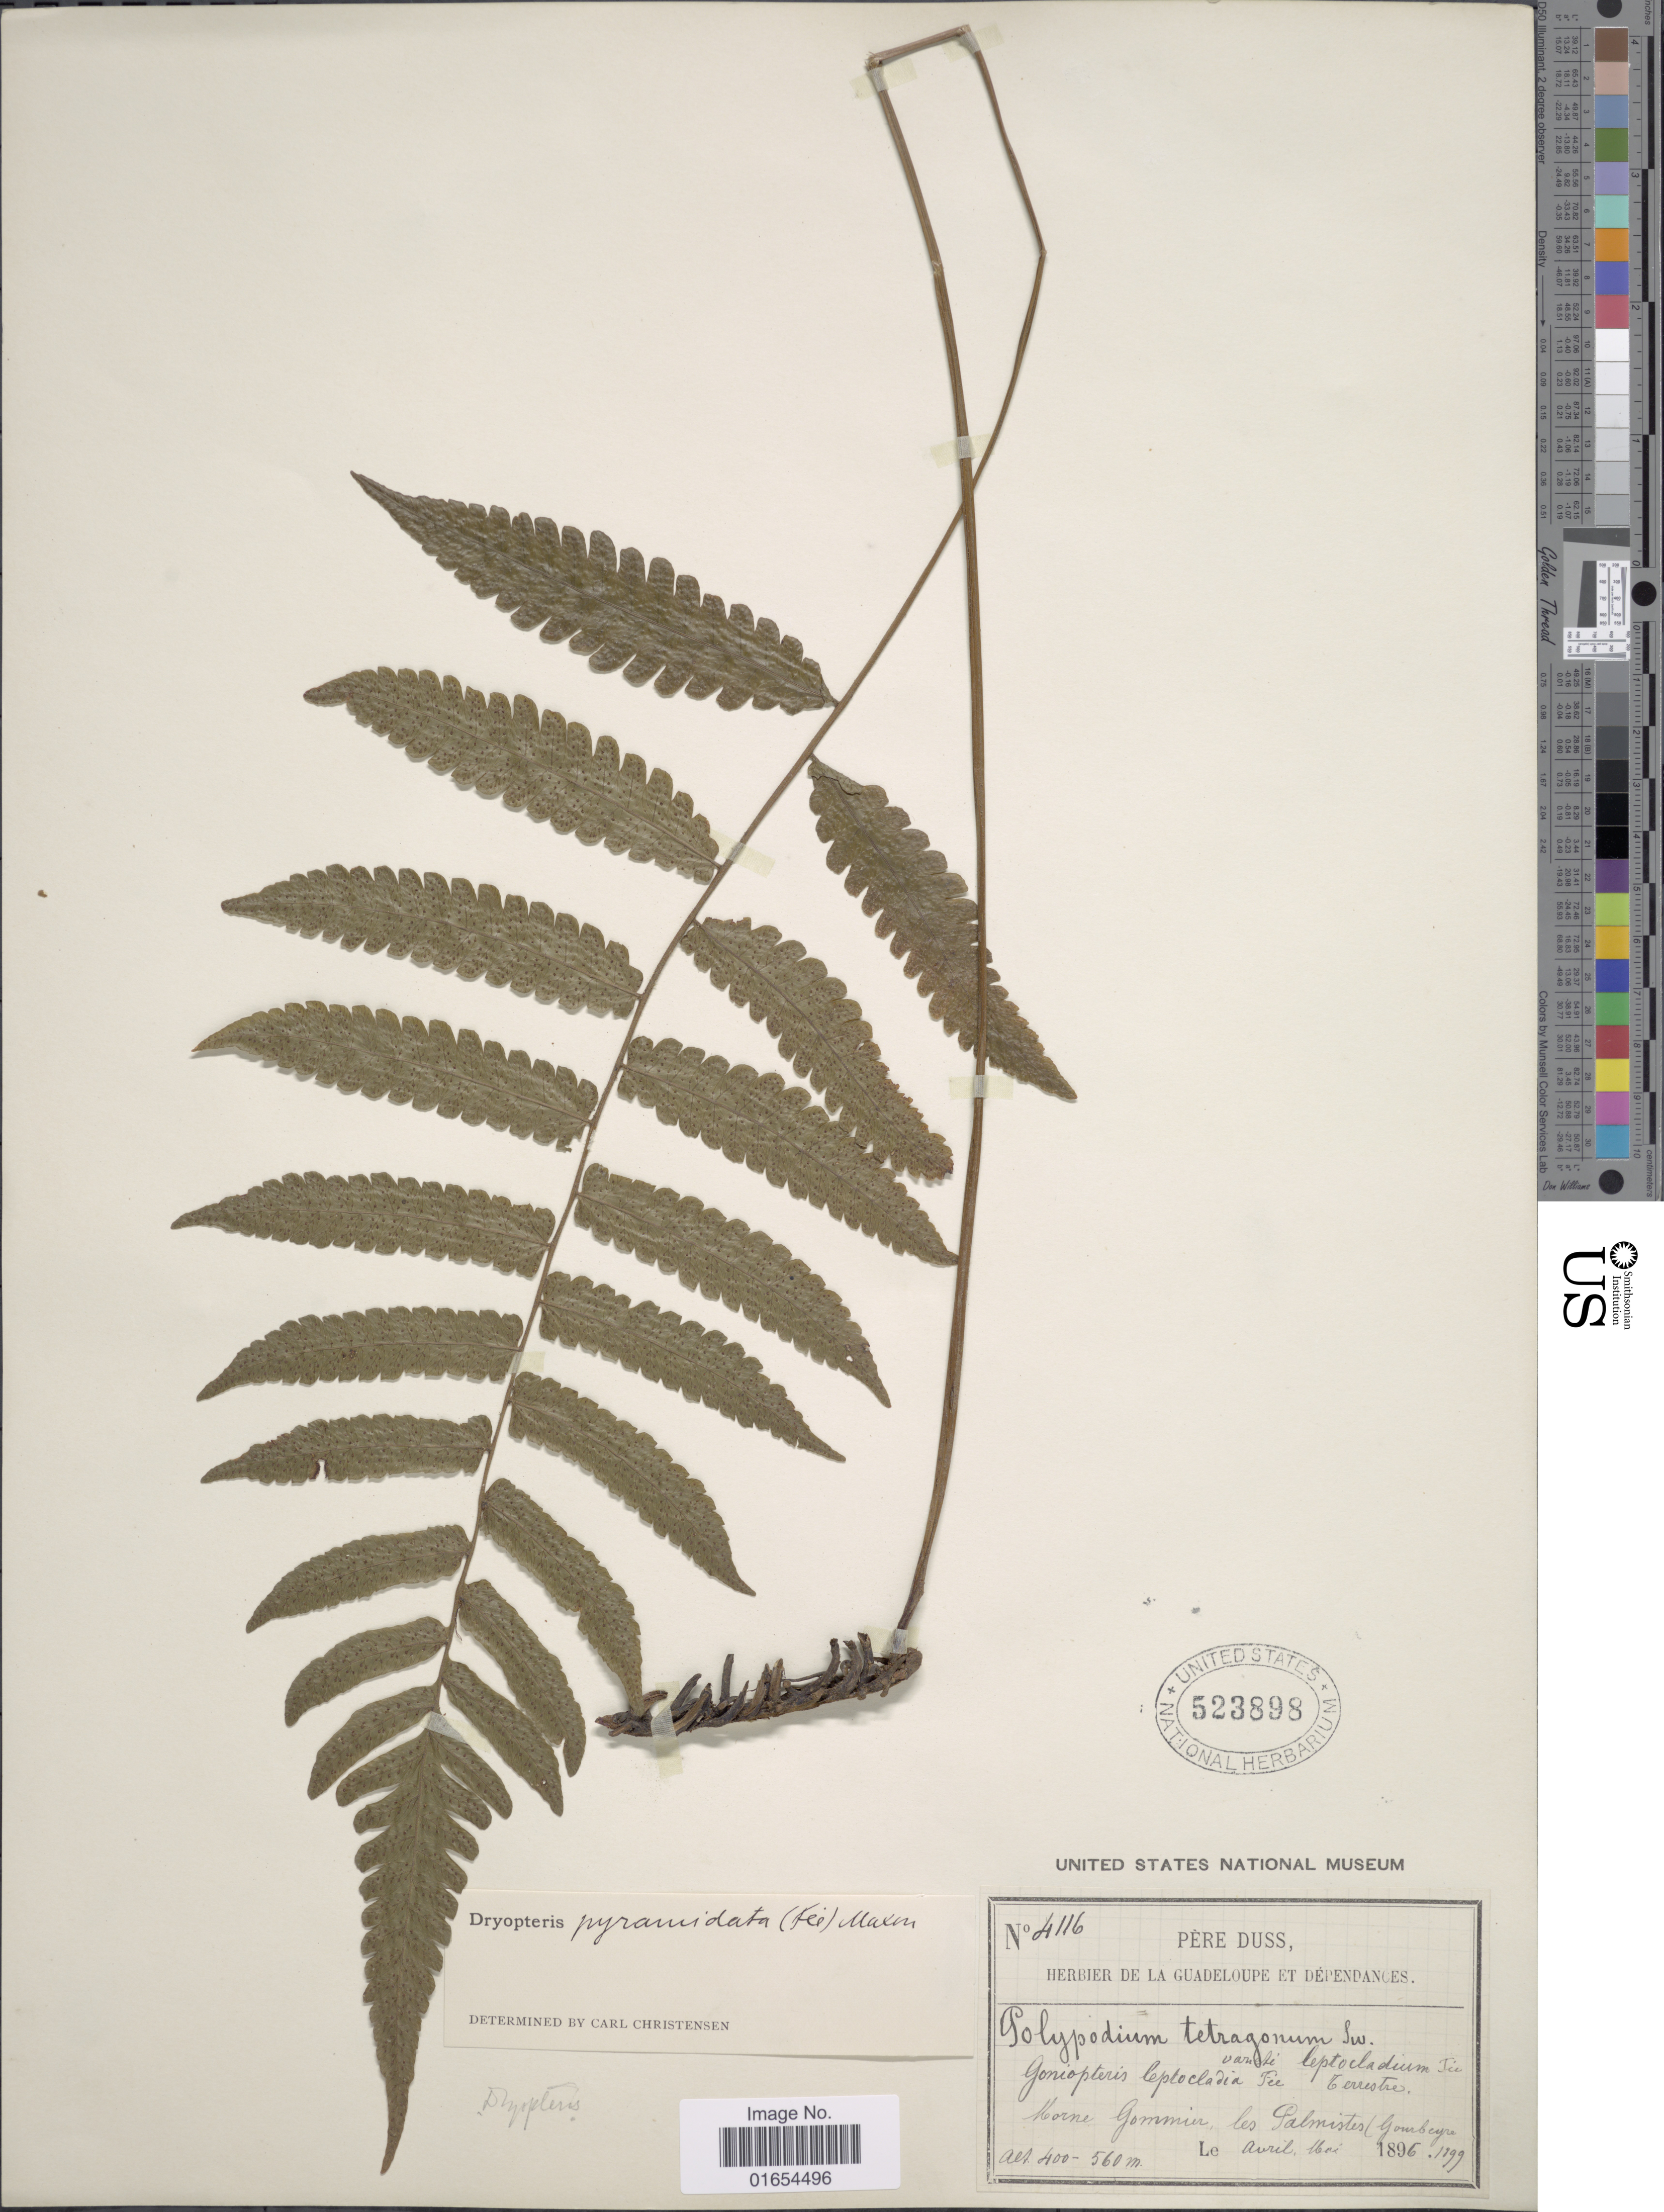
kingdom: Plantae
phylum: Tracheophyta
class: Polypodiopsida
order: Polypodiales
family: Thelypteridaceae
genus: Goniopteris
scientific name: Goniopteris abrupta (Desv.) comb. nov., ined 2015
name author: (Desv.)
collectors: Père Duss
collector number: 4116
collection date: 1896-04/1899-05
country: Martinique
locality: Morne Gommier, les Palmistes (Gourbeyre)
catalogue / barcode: US 523898